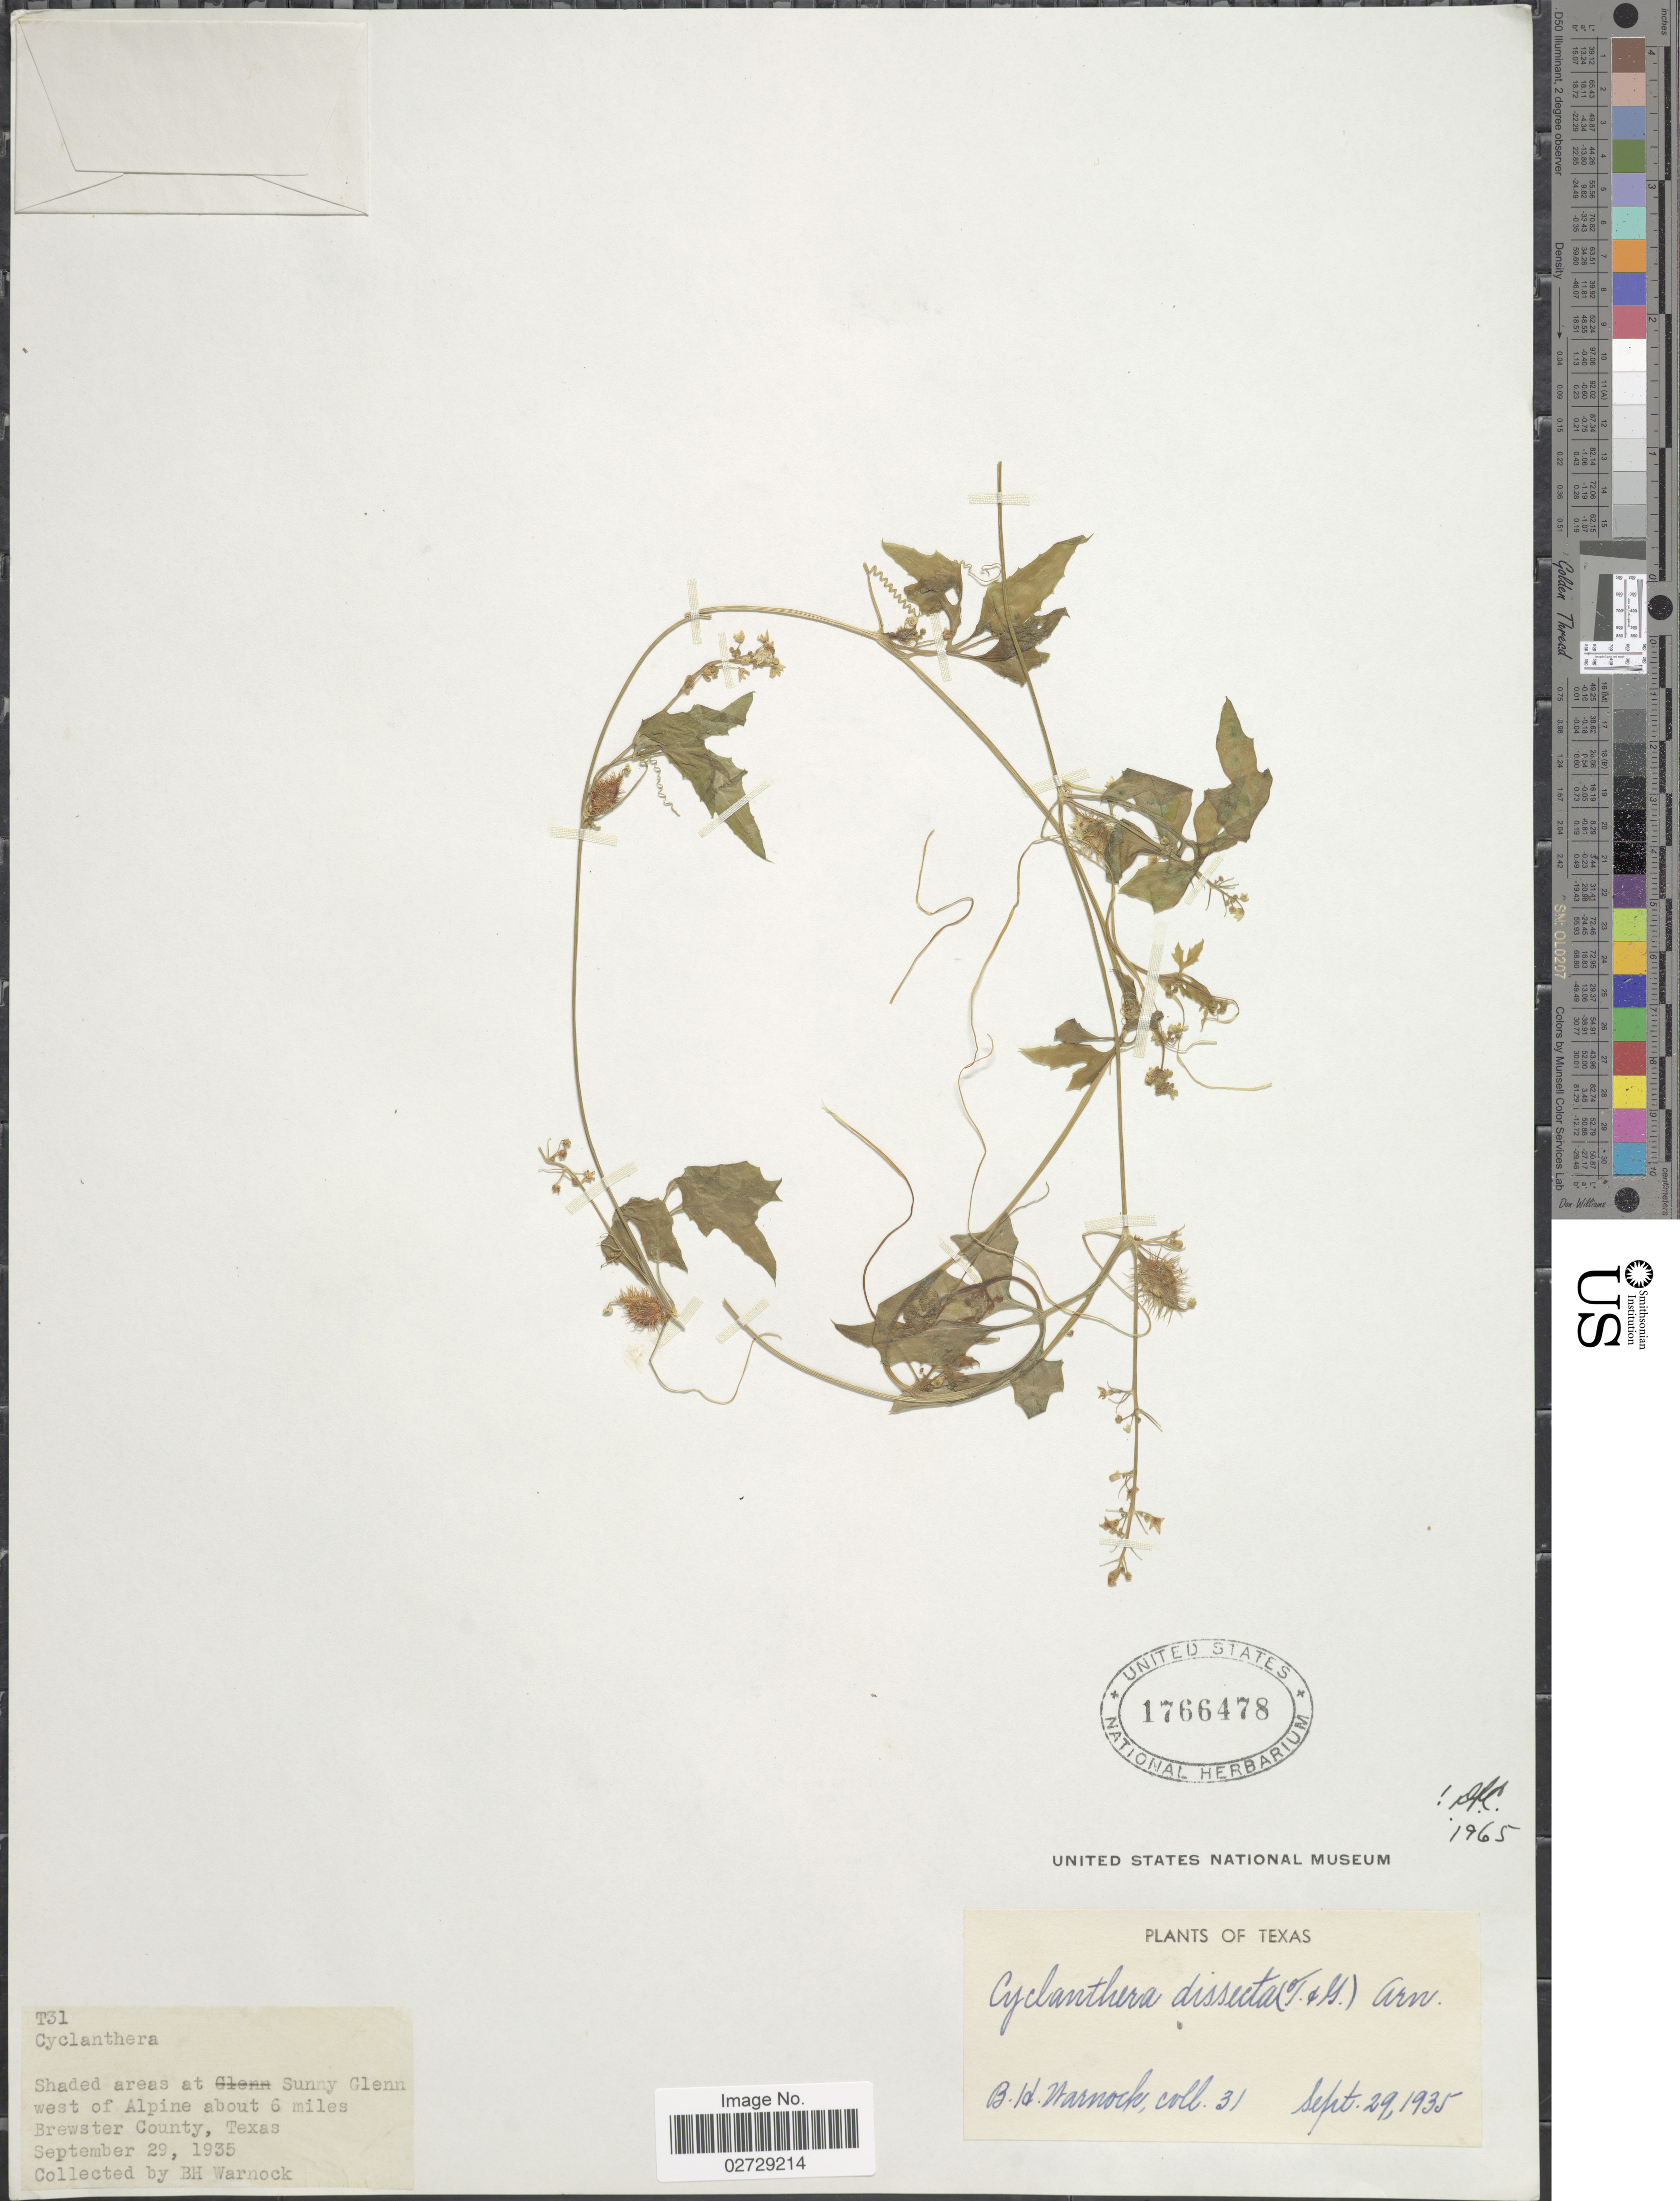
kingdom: Plantae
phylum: Tracheophyta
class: Magnoliopsida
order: Cucurbitales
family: Cucurbitaceae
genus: Cyclanthera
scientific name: Cyclanthera dissecta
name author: (Torr. & A. Gray) Arn.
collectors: B. H. Warnock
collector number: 31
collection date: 1935-09-29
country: United States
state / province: Texas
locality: Shaded areas at Sunny Glenn west of Alpine about 6 miles, Brewster County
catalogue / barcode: US 1766478